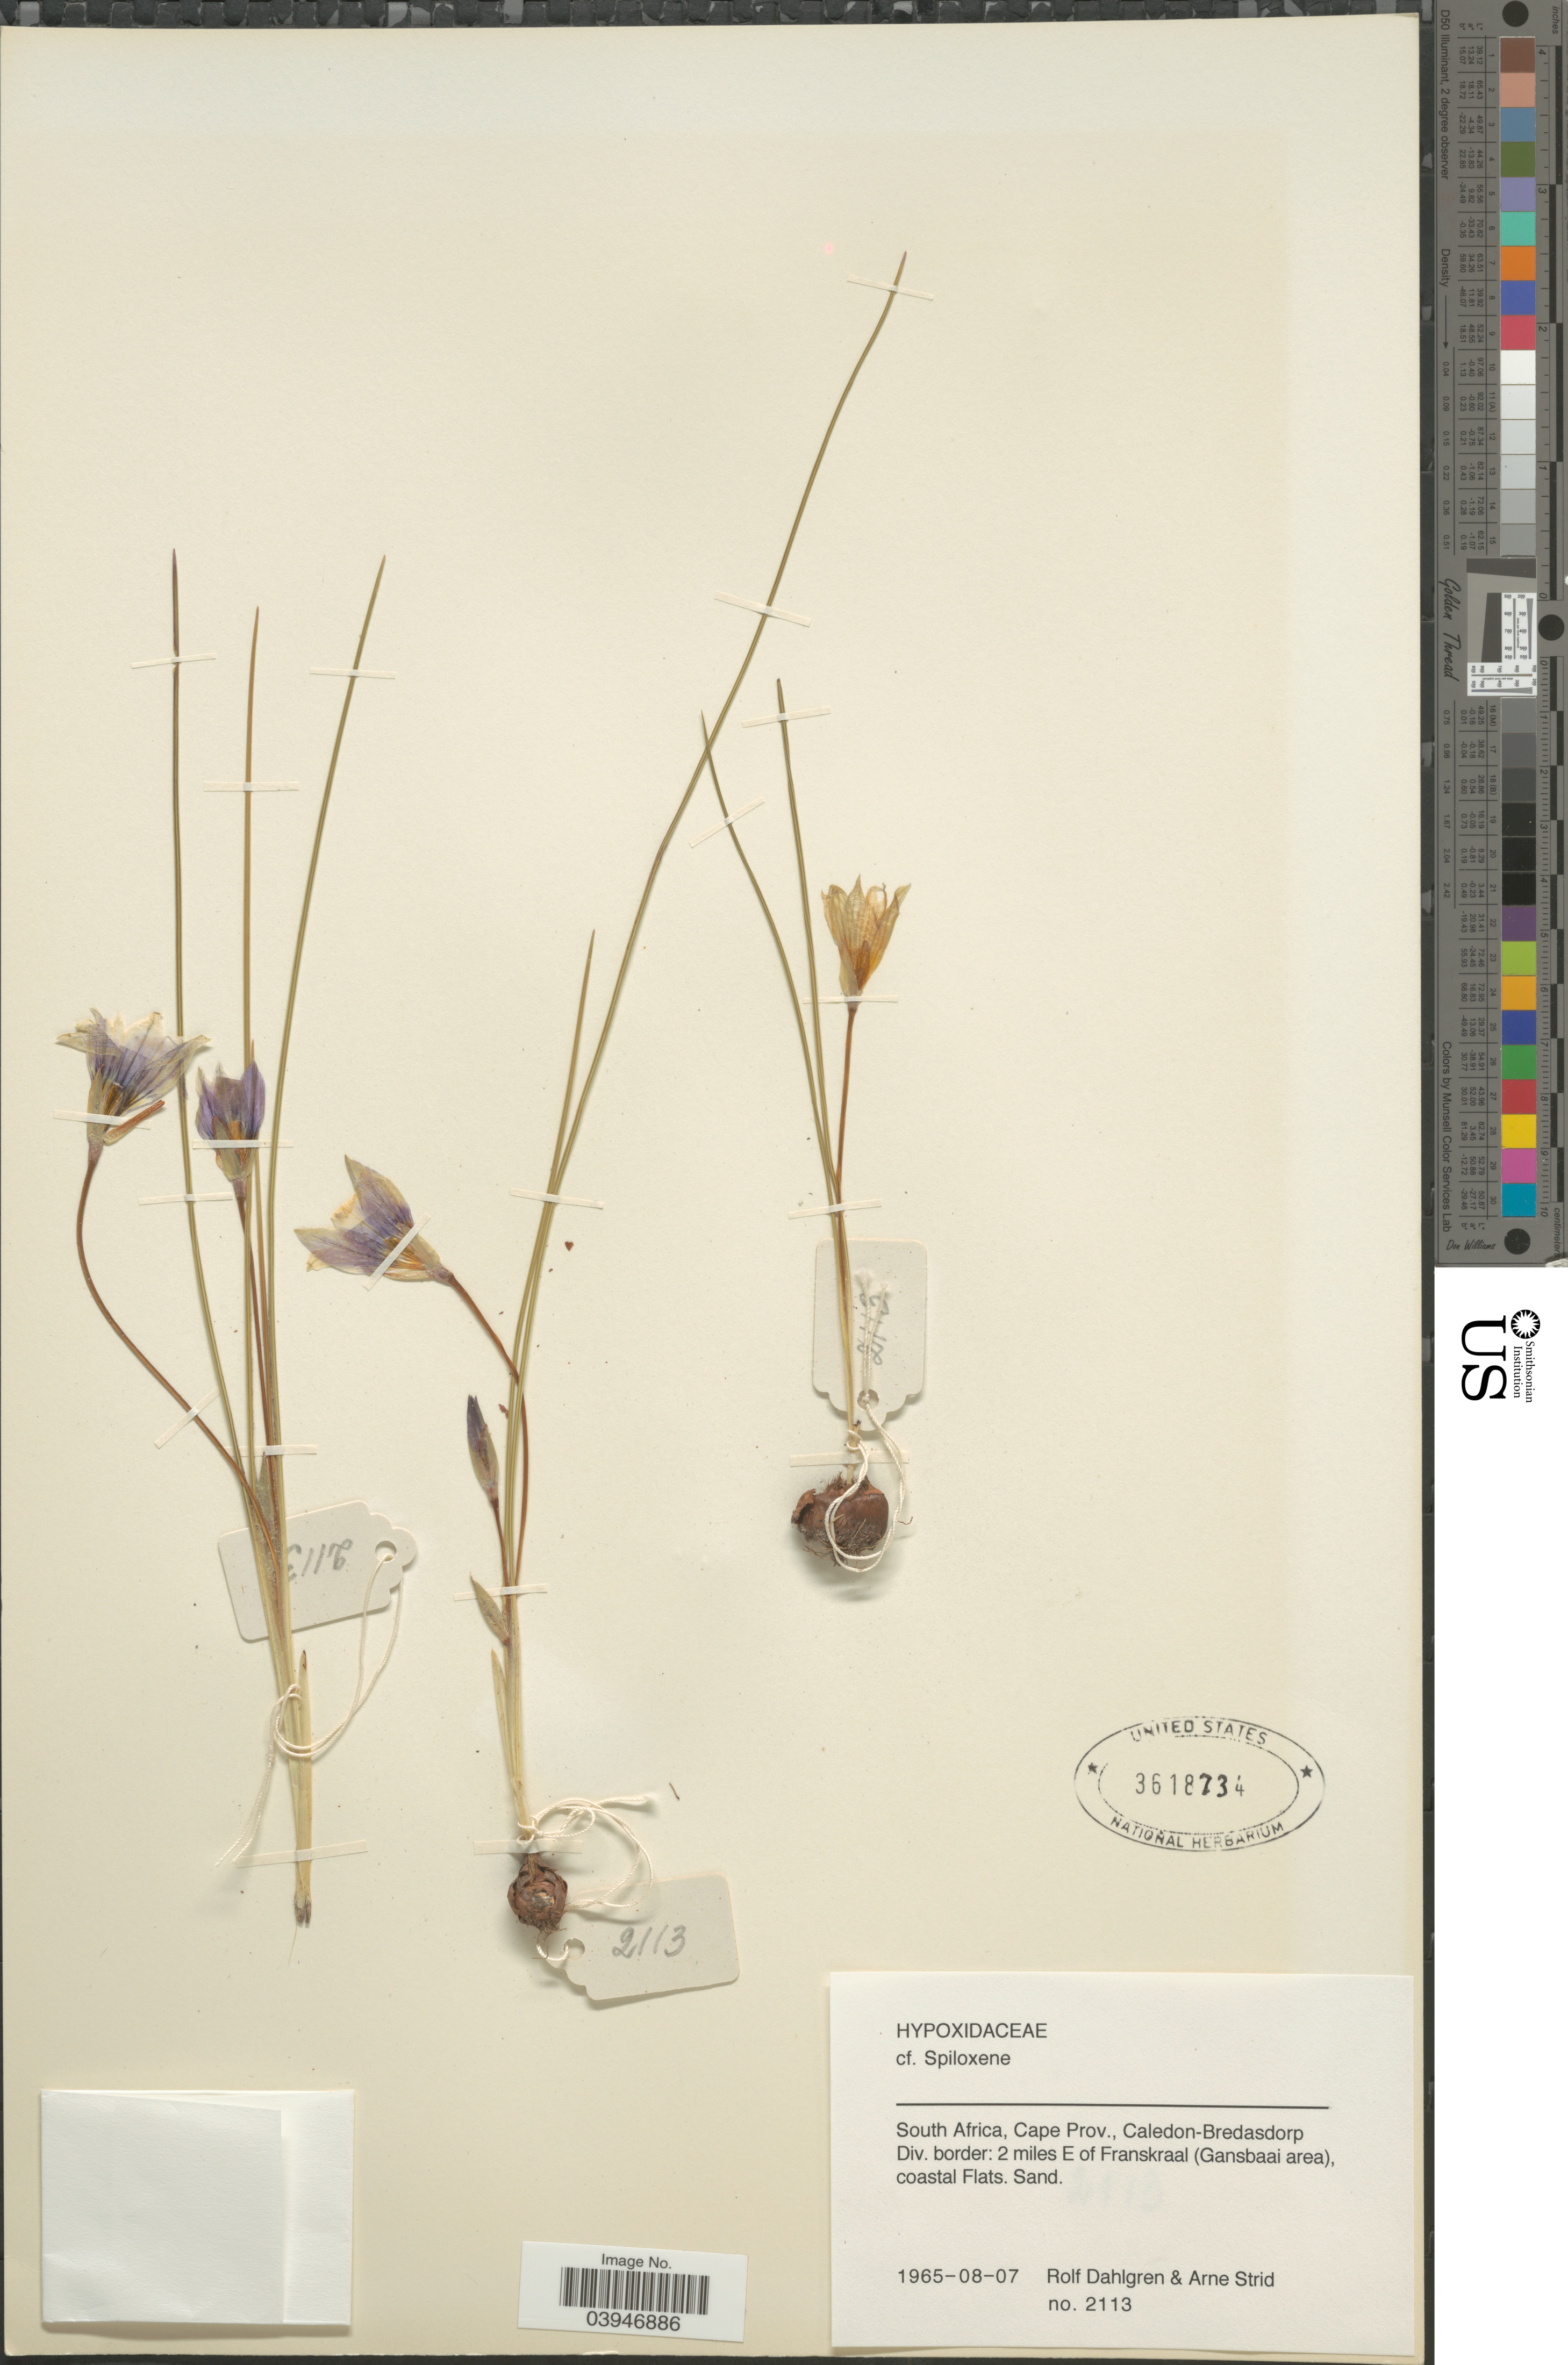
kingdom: Plantae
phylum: Tracheophyta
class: Liliopsida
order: Asparagales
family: Hypoxidaceae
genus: Hypoxis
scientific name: Hypoxis sp.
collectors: R. Dahlgren & A. Strid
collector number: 2113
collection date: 1965-08-07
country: South Africa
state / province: Western Cape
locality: Caledon-Bredasdorp. Div. border: 2 miles E of Franskraal (Gansbaai area), coastal Flats.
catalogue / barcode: US 3618734